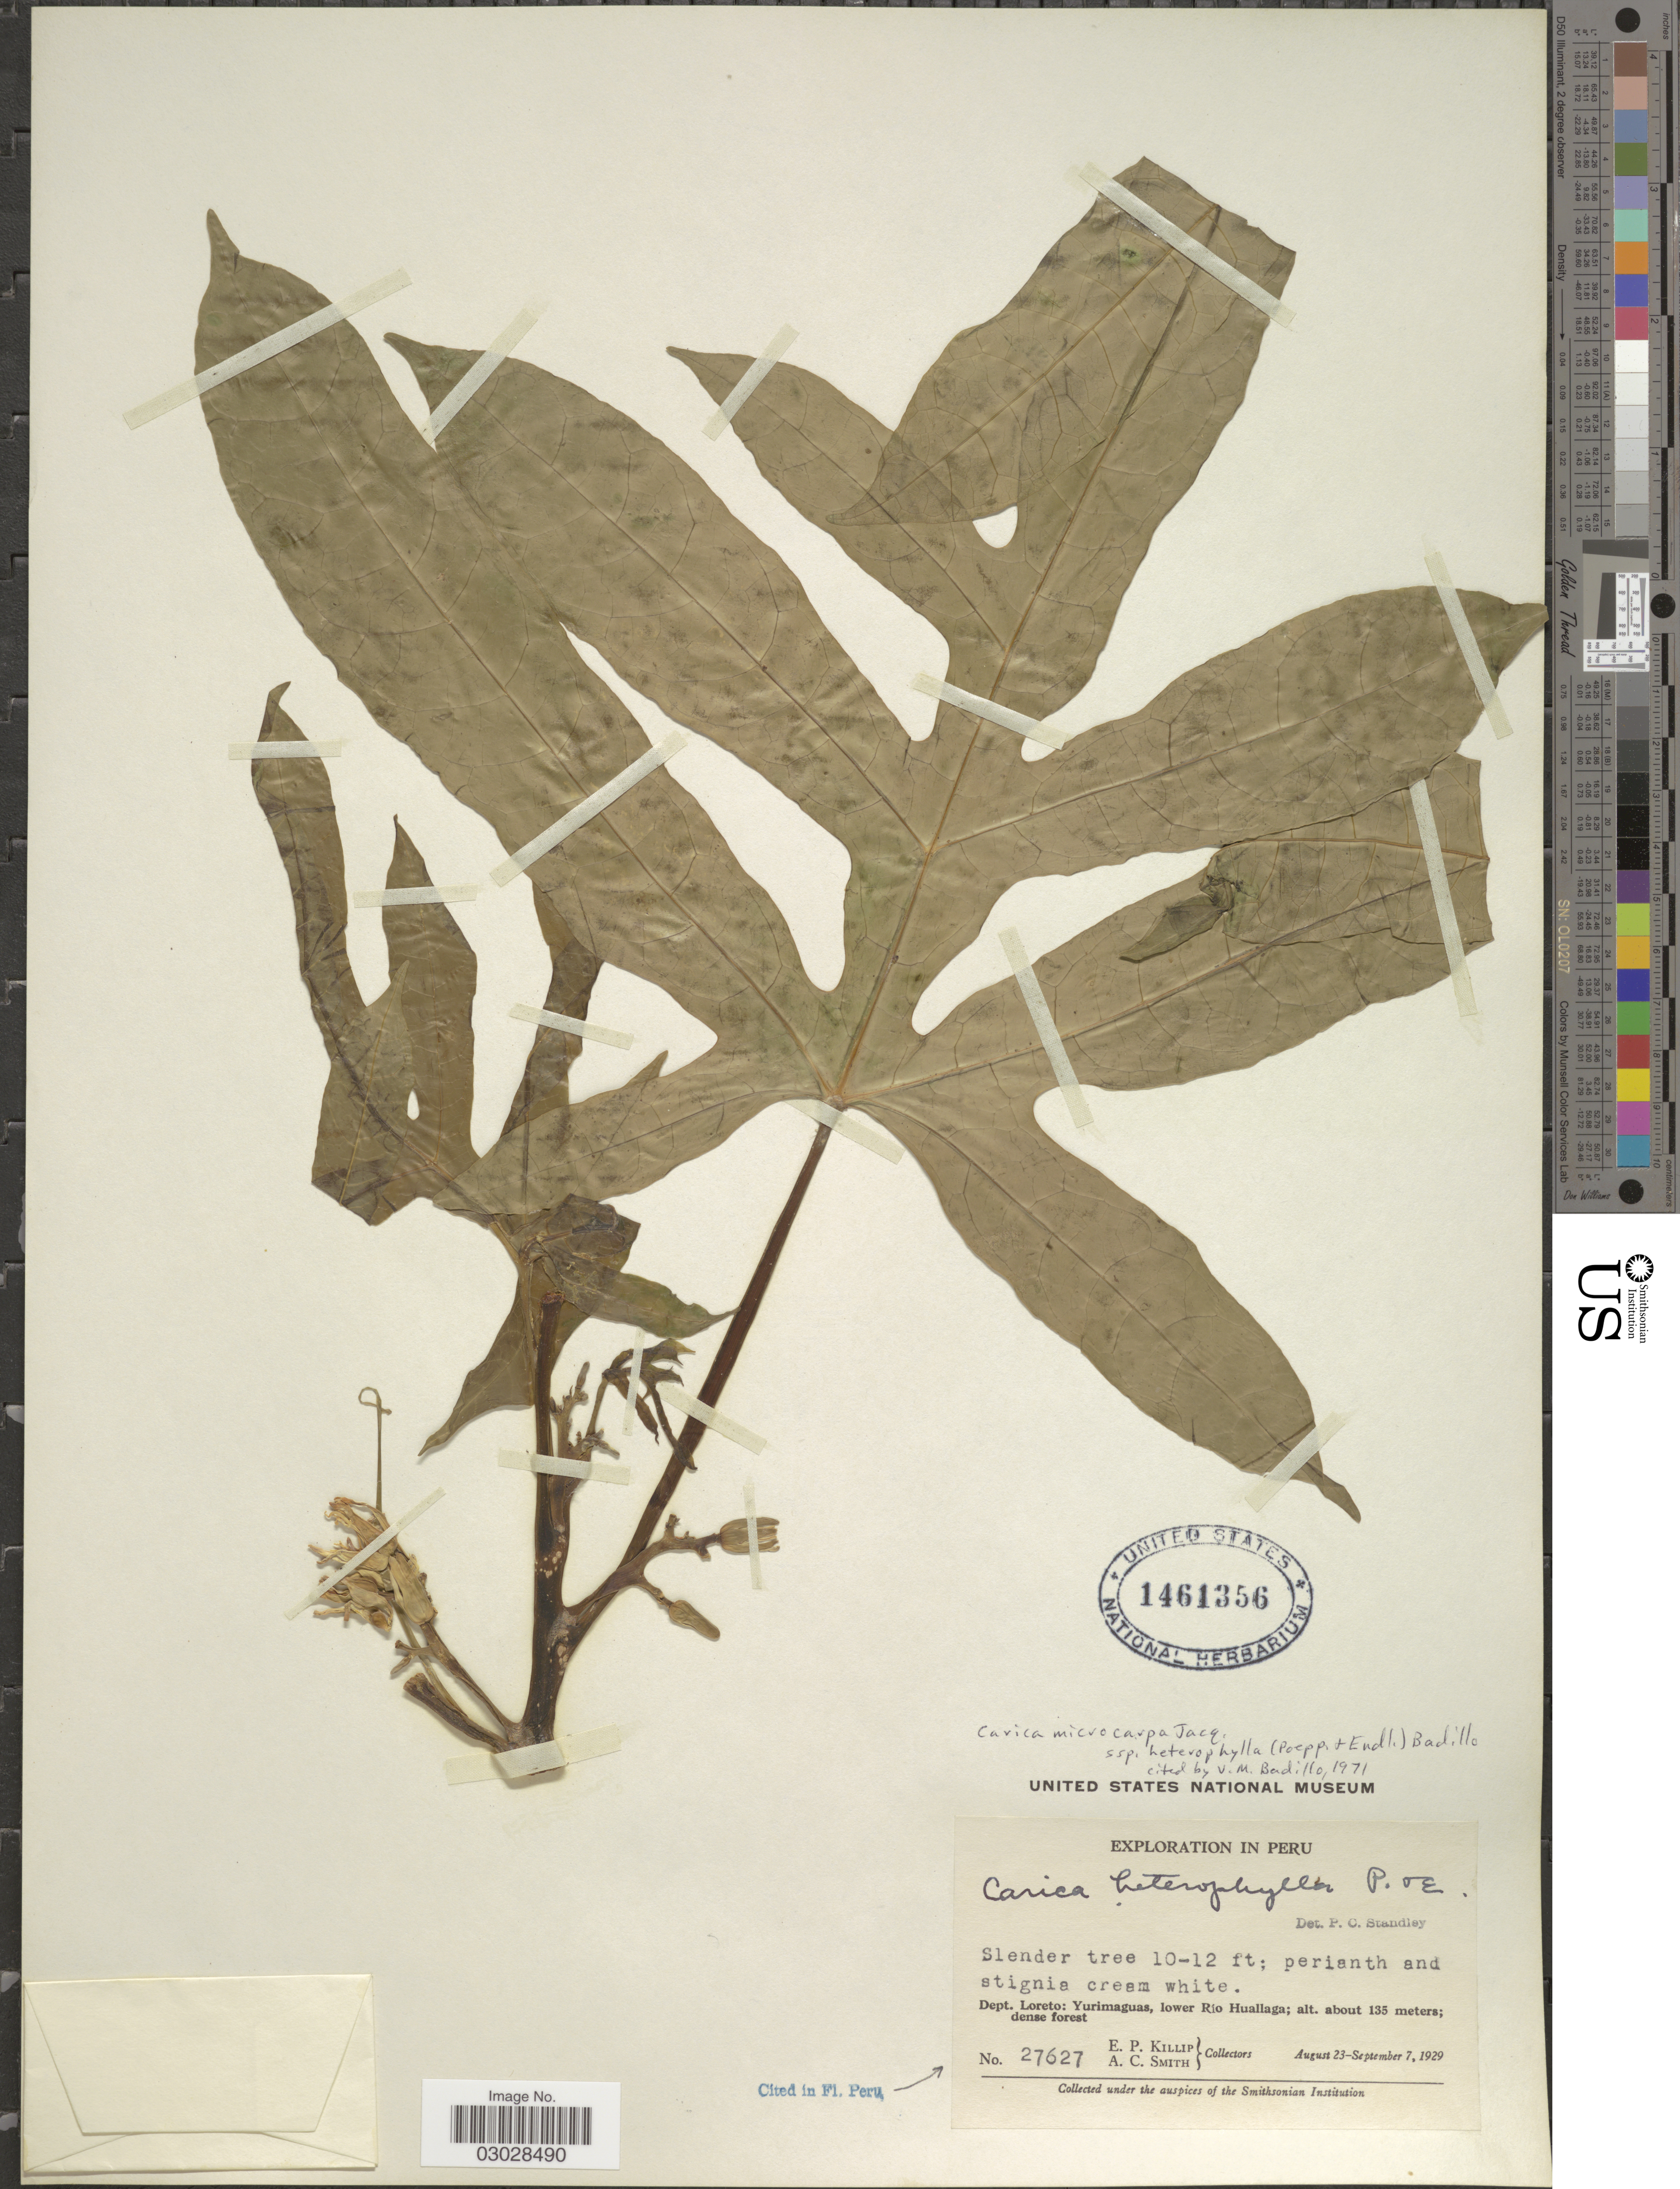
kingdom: Plantae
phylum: Tracheophyta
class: Magnoliopsida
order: Brassicales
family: Caricaceae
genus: Vasconcellea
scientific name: Vasconcellea microcarpa subsp. heterophylla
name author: (Poepp. & Endl.) V.M. Badillo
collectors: E. P. Killip & A. C. Smith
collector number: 27627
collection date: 1929-08-23/1929-09-07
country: Peru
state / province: Loreto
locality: Dept. Loreto: Yurimaguas, lower Rio Huallaga.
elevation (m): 135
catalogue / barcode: US 1461356